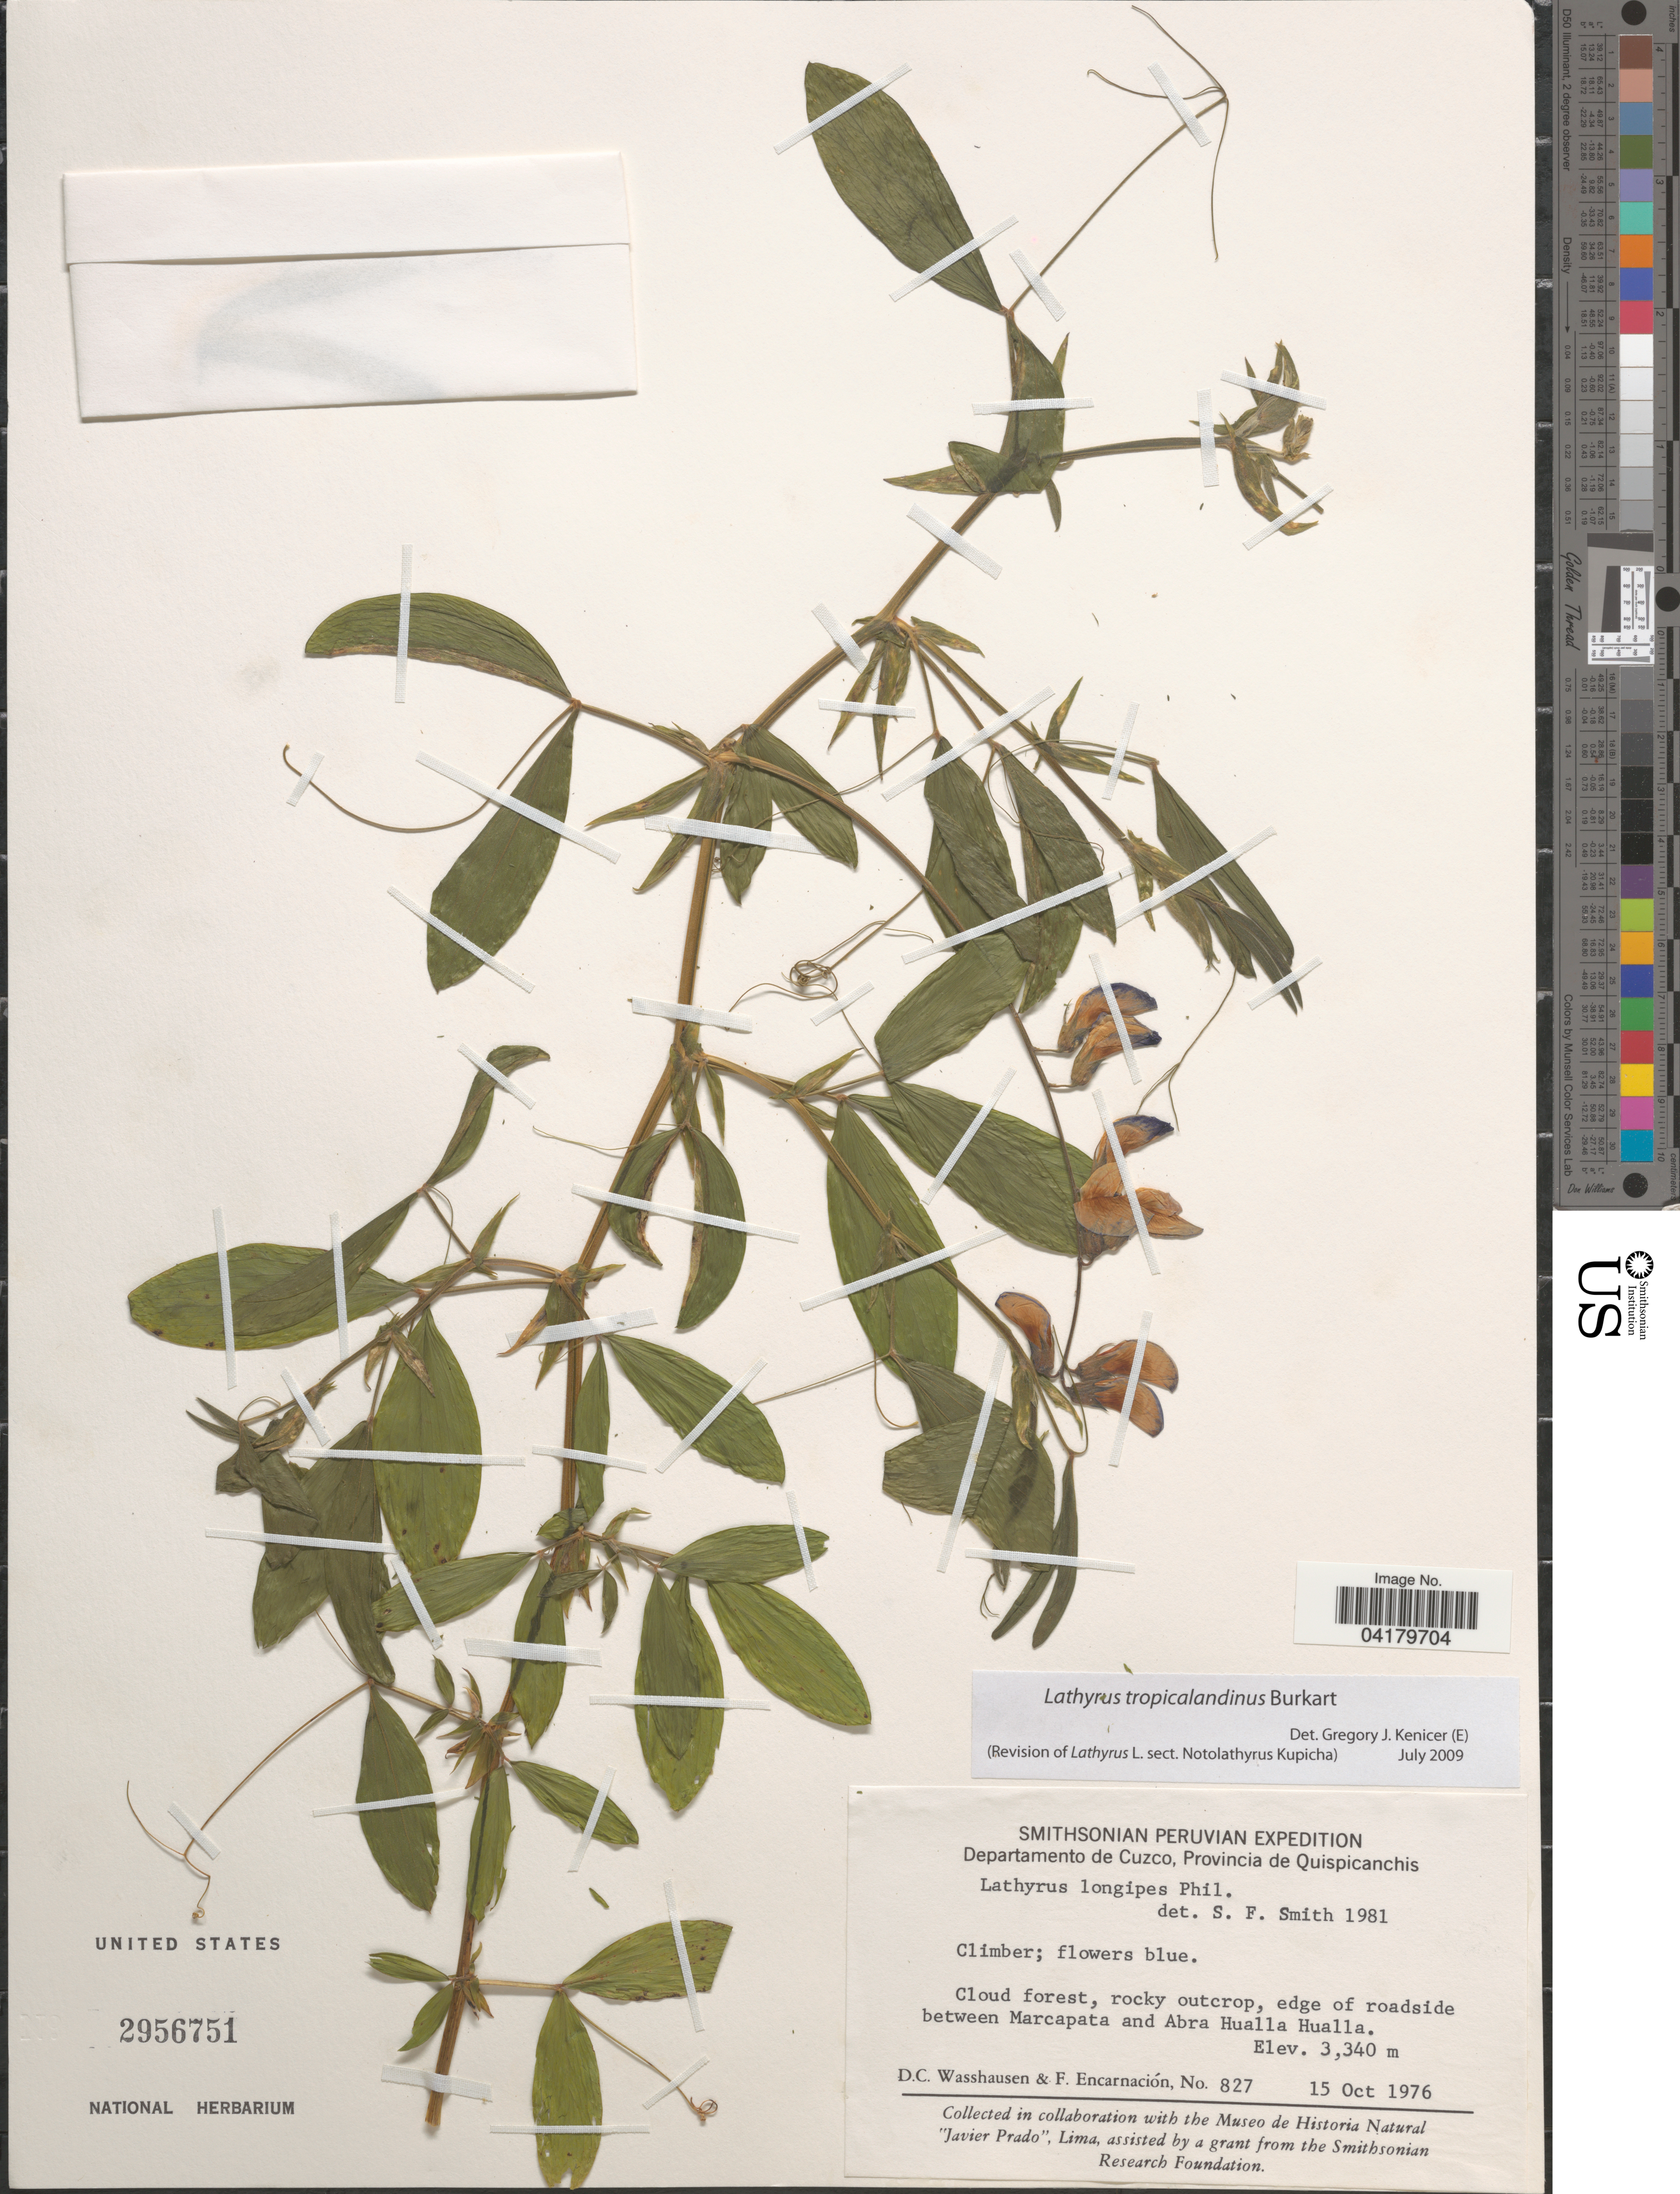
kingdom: Plantae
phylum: Tracheophyta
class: Magnoliopsida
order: Fabales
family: Fabaceae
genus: Lathyrus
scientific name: Lathyrus tropicalandinus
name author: Burkart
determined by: Kenicer, Gregory J.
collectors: D. C. Wasshausen & F. Encarnación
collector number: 827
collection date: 1976-10-15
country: Peru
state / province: Cusco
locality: Smithsonian Peruvian Expedition. Departamento de Cuzco, Provincia de Quispicanchis. Edge of roadside between Marcapata and Abra Hualla Hualla.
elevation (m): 3340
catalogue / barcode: US 2956751